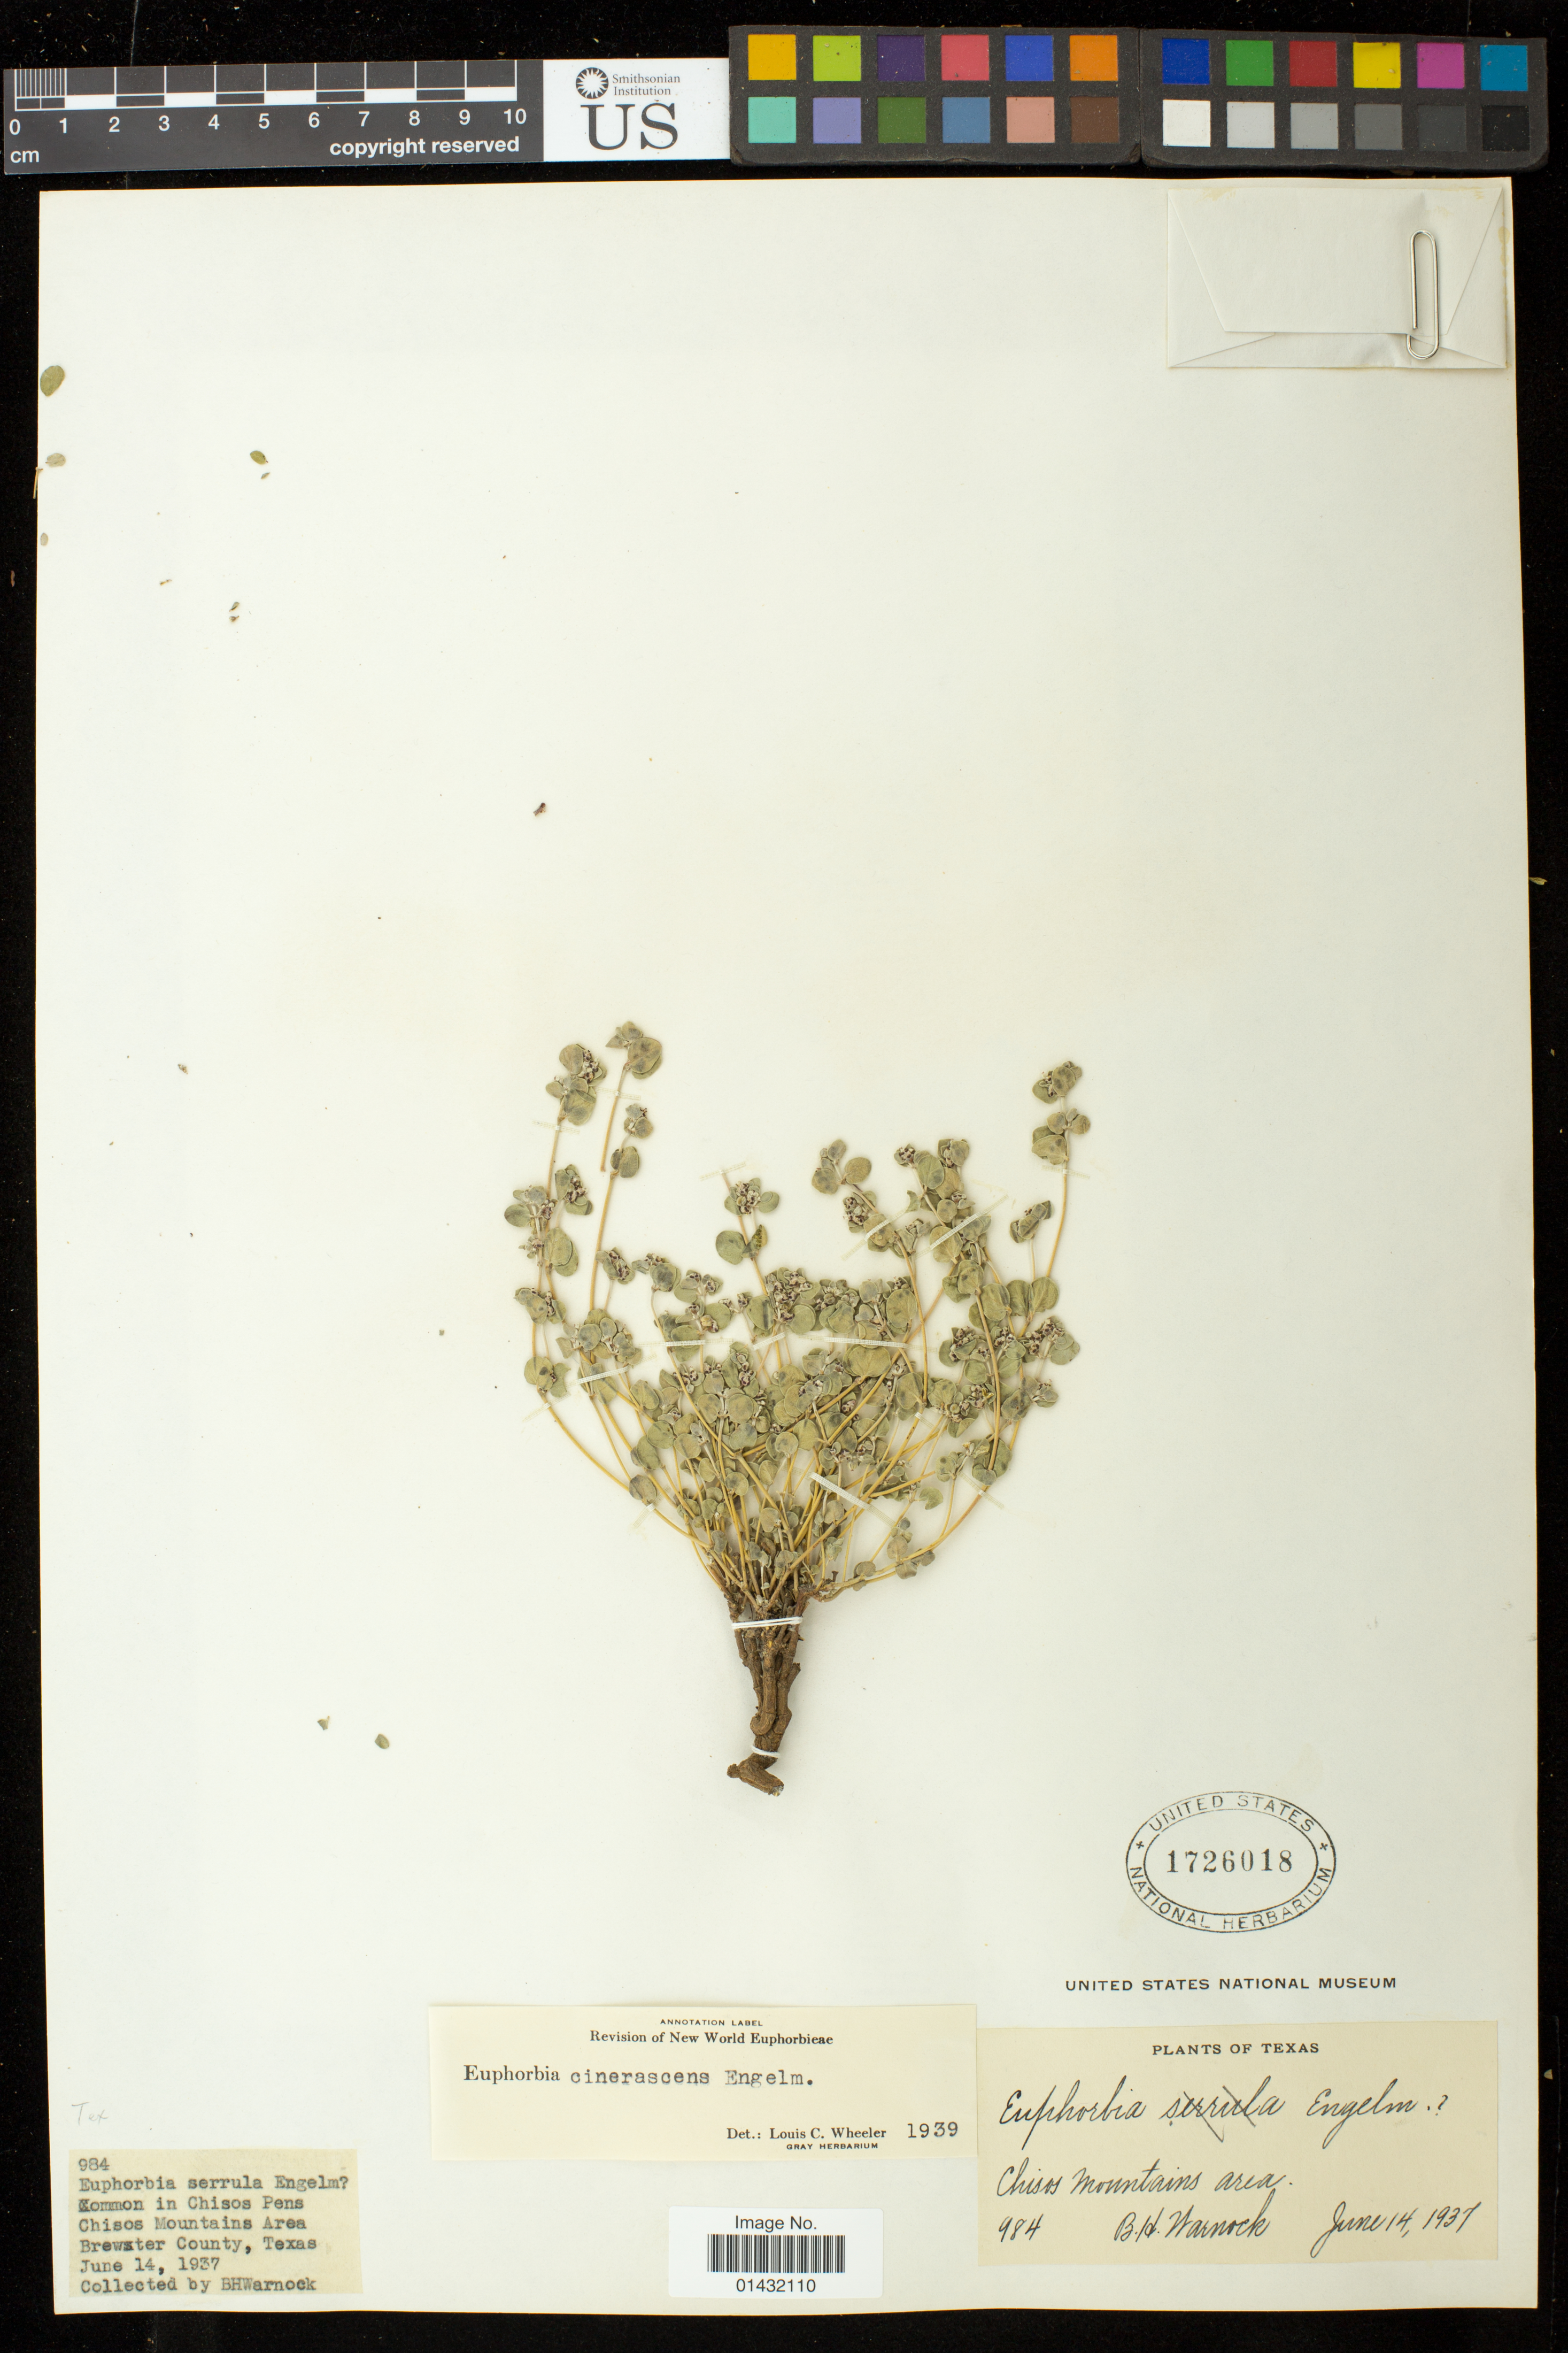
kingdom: Plantae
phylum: Tracheophyta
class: Magnoliopsida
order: Malpighiales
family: Euphorbiaceae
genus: Euphorbia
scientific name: Euphorbia cinerascens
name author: Engelm. in Emory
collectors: B. H. Warnock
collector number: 984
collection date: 1937-06-14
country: United States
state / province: Texas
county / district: Brewster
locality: Chisos Pens; Chisos Mountains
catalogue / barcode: US 1726018